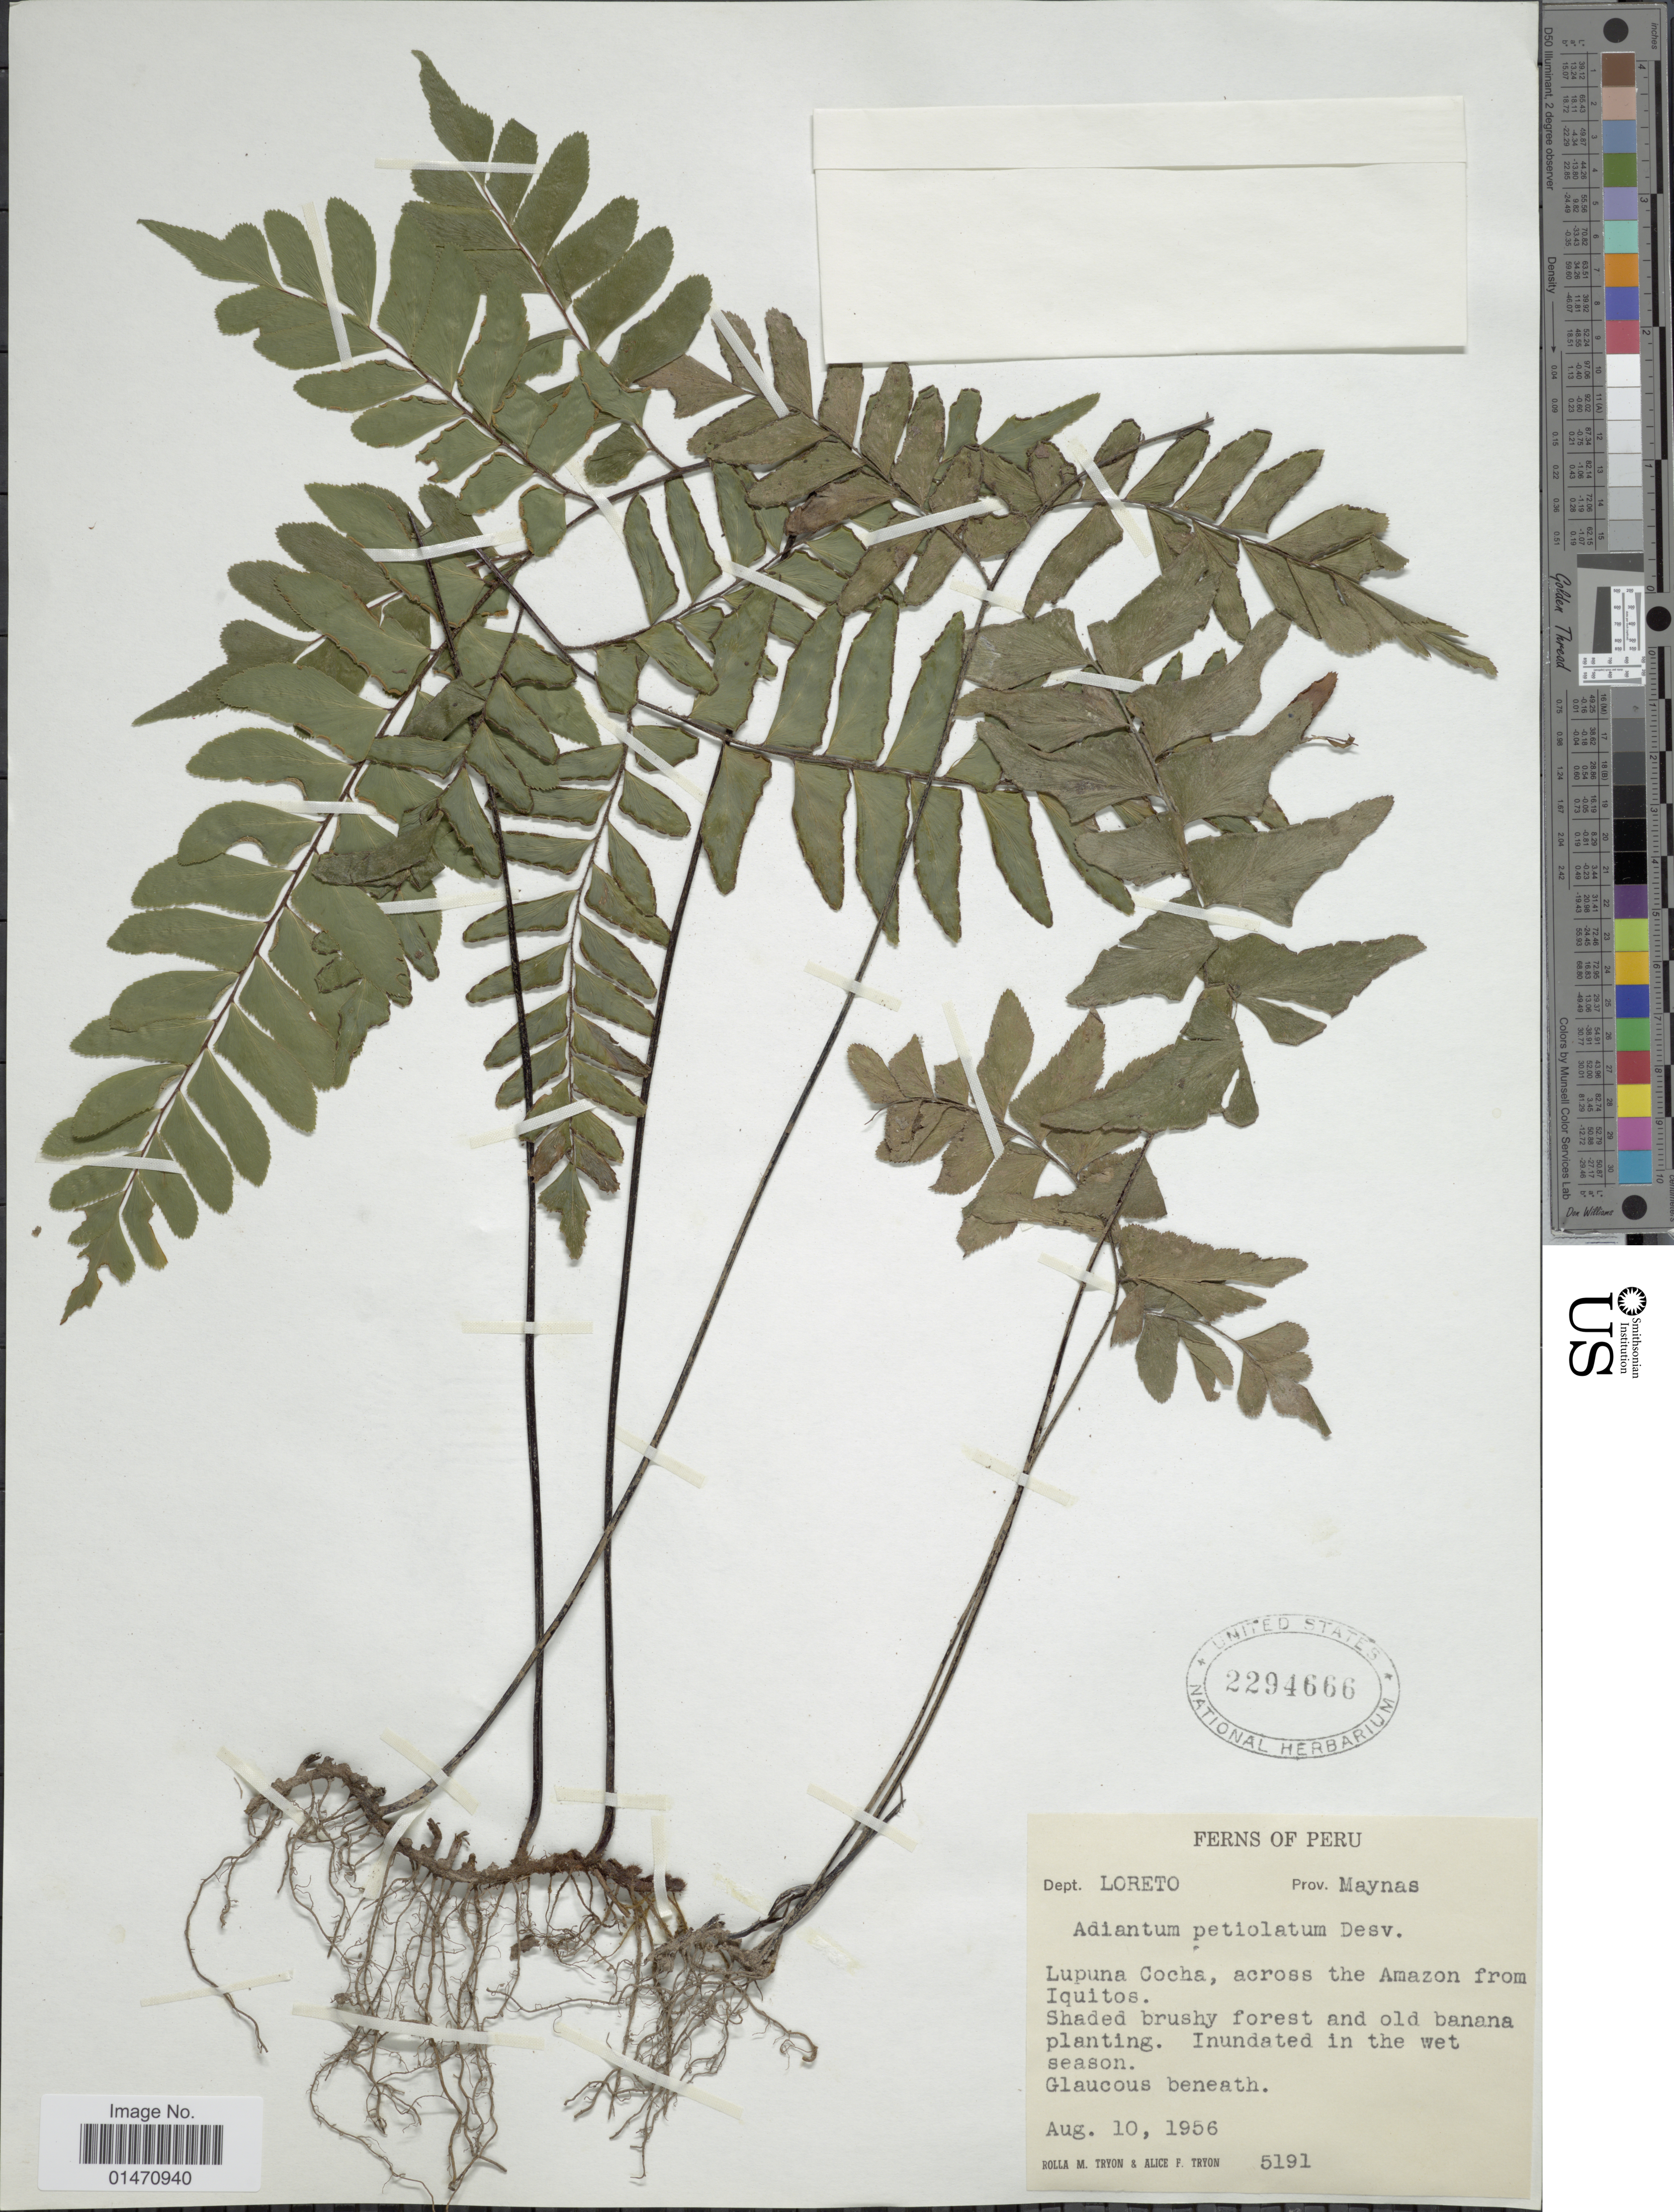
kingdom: Plantae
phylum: Tracheophyta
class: Polypodiopsida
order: Polypodiales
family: Pteridaceae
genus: Adiantum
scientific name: Adiantum petiolatum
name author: Desv.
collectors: R. M. Tryon & A. F. Tryon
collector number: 5191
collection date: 1956-08-10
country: Peru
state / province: Loreto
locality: Ferns of Peru, Dept. Loreto, prov. Maynas, Lupuna Cocha, across the Amazon from Iquitos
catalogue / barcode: US 2294666